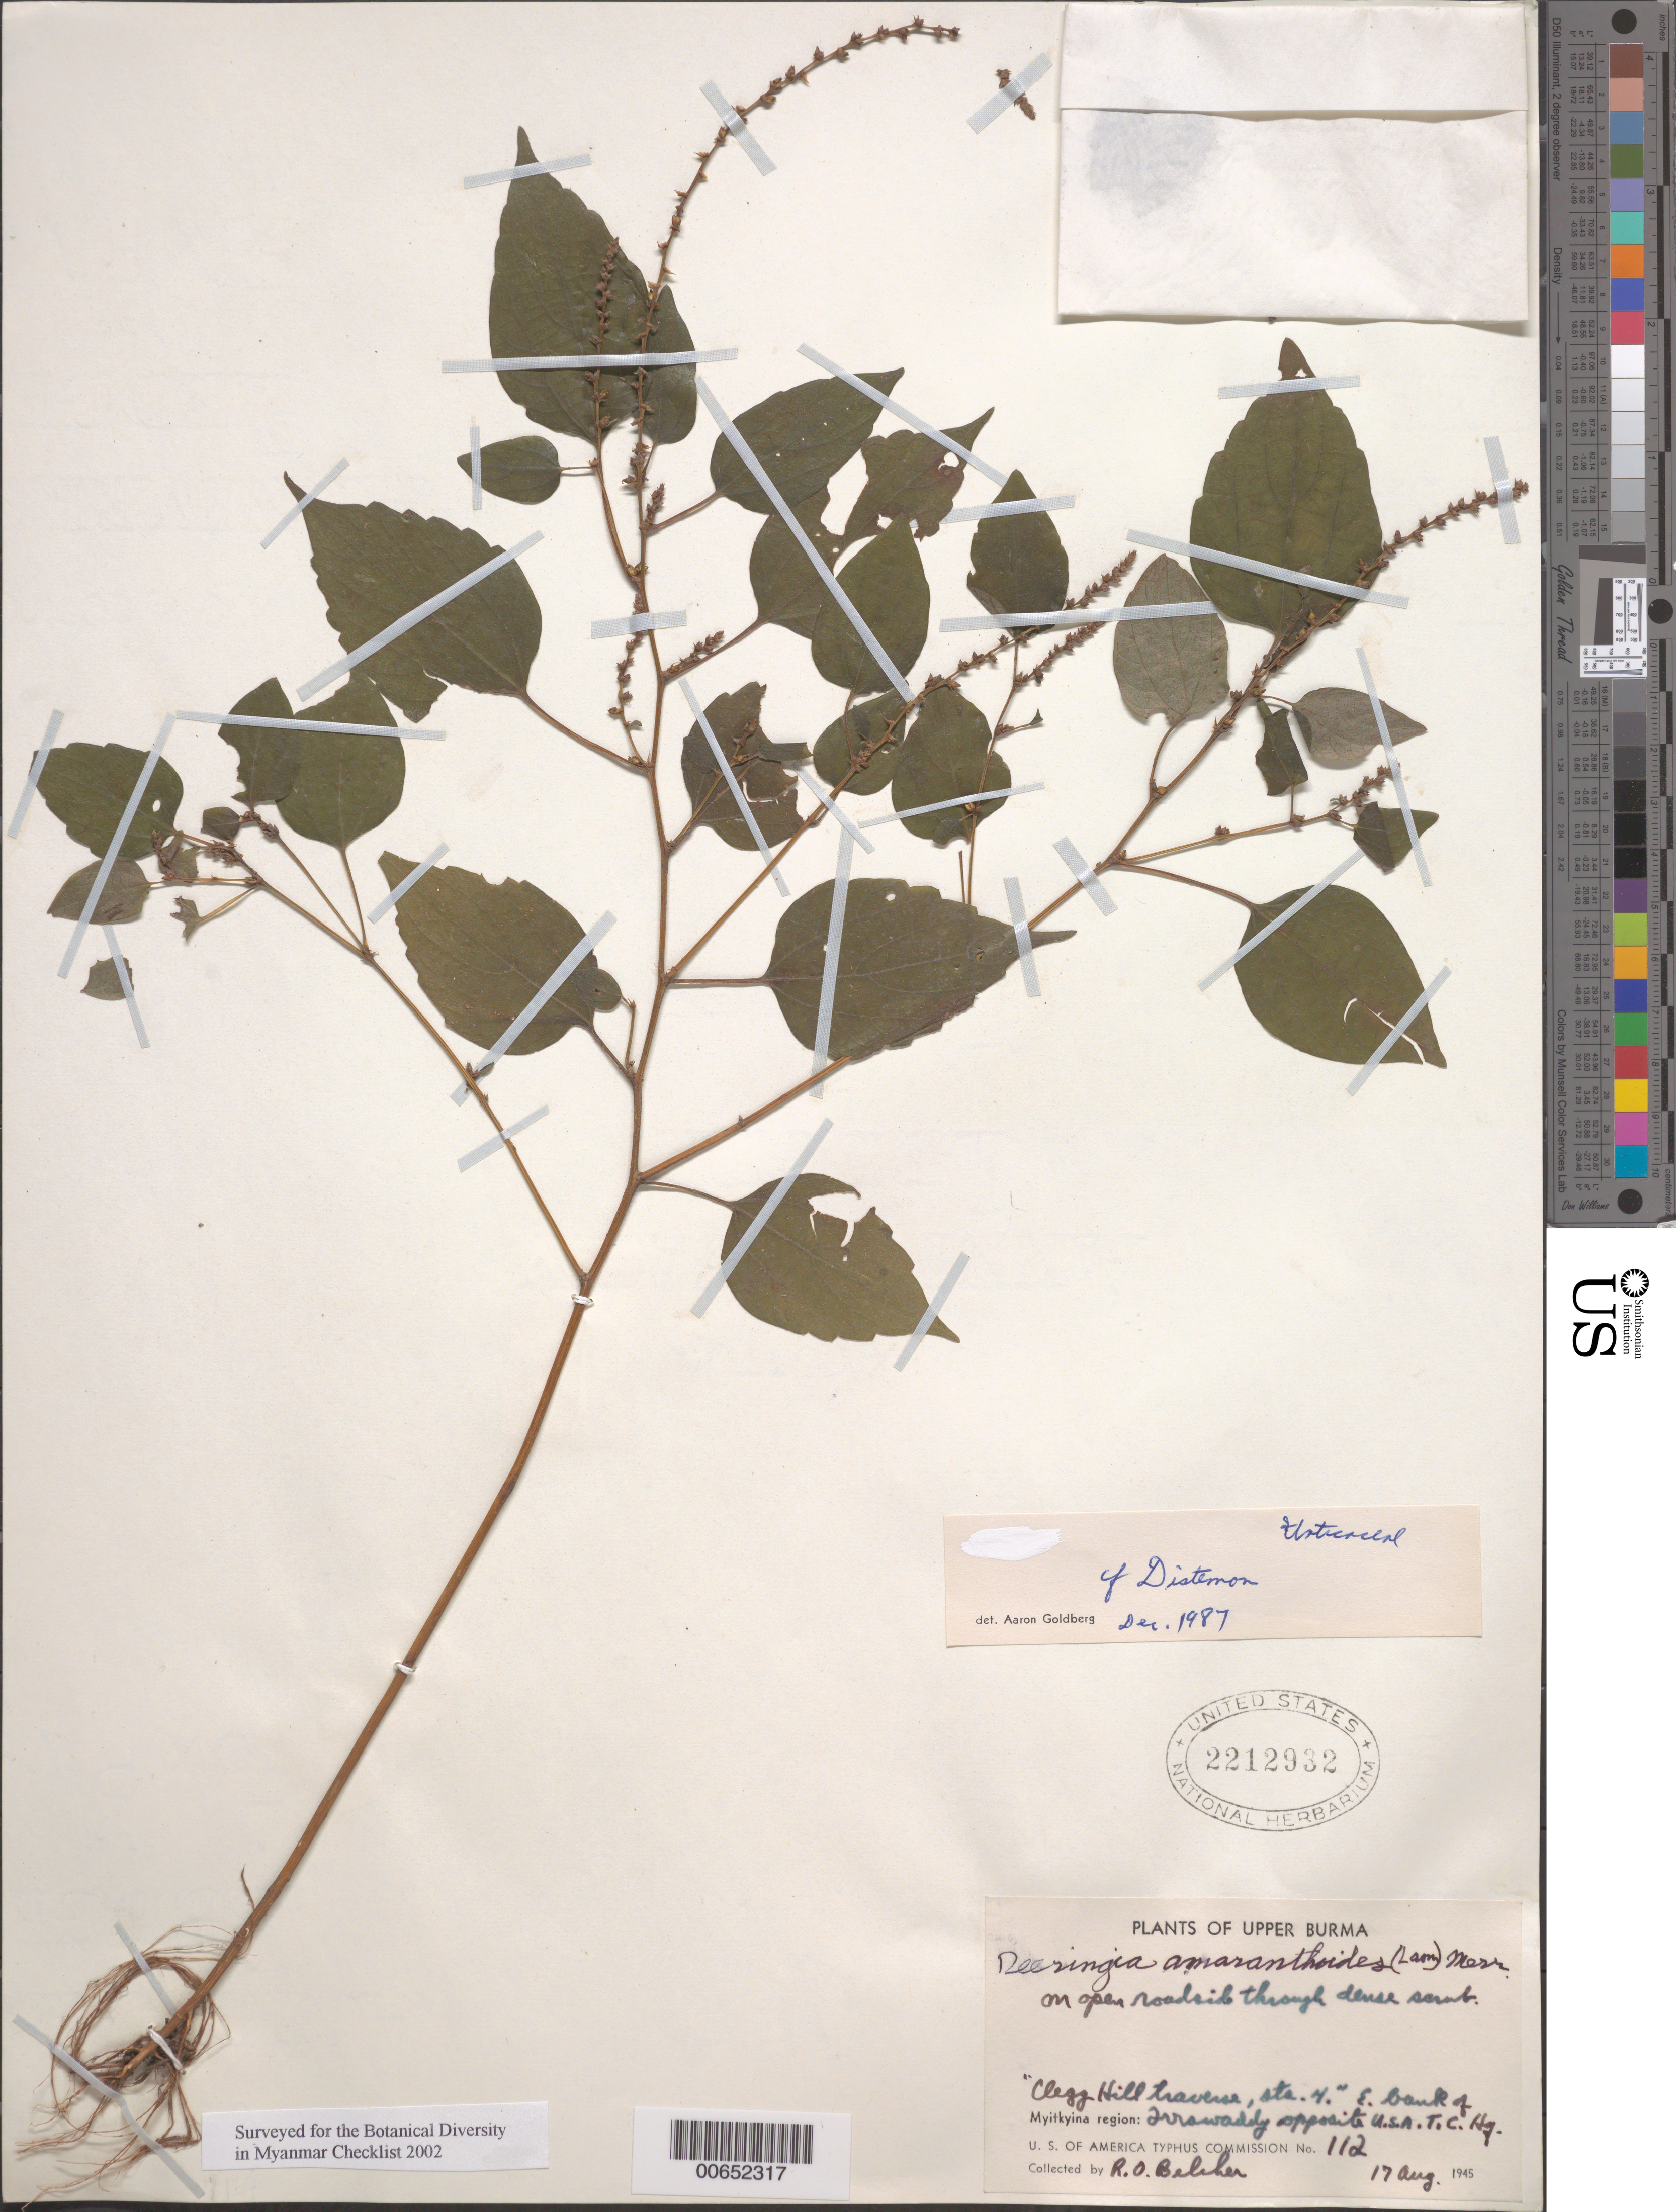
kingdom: Plantae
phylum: Tracheophyta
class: Magnoliopsida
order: Rosales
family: Urticaceae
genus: Neodistemon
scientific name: Neodistemon indicus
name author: (Wedd.) Babu & A. N. Henry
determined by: Strong, Mark T., (BOT), Smithsonian Institution - National Museum of Natural History (UNITED STATES)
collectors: R. Belcher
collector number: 112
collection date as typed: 17 Aug 1945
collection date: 1945-08-17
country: Myanmar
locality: Myitkyina region, Clegg Hill traverse, sta. 4, Irrawaddy opposite USA TC Hq.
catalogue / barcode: US 2212932